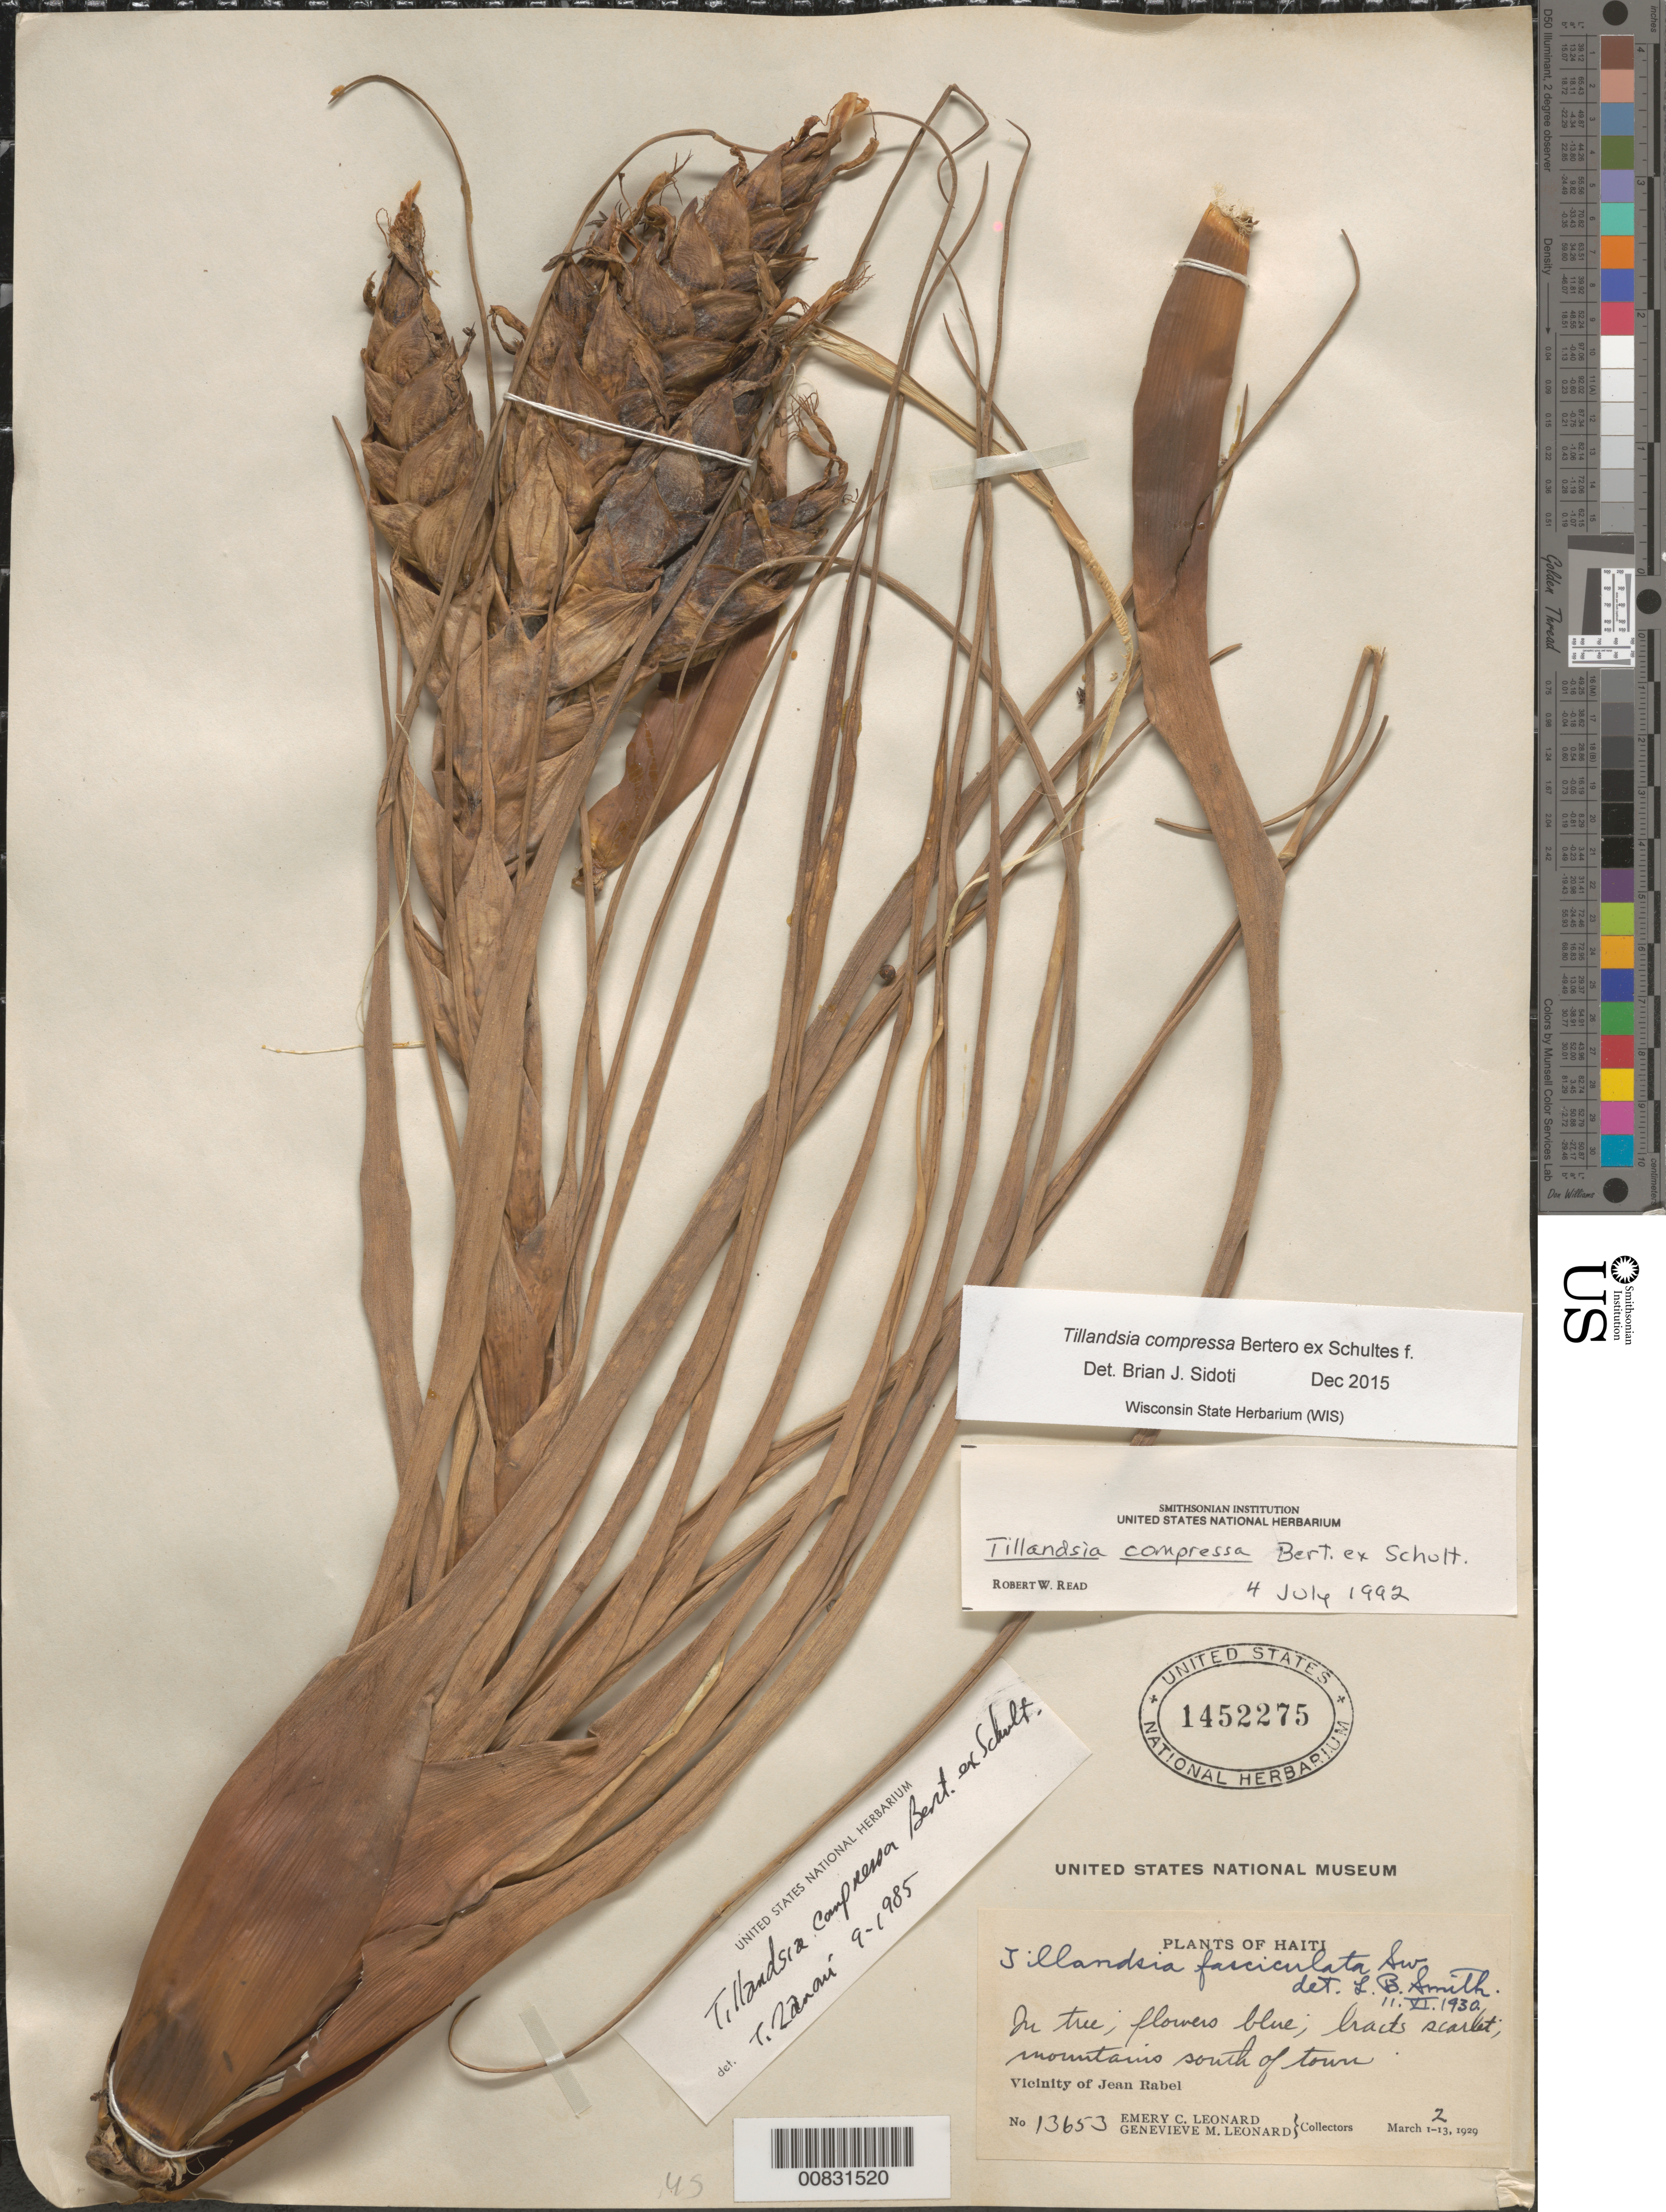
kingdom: Plantae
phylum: Tracheophyta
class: Liliopsida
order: Poales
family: Bromeliaceae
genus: Tillandsia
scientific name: Tillandsia fasciculata var. venosispica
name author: Mez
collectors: E. C. Leonard & G. M. Leonard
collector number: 13653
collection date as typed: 02 Mar 1929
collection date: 1929-03-02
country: Haiti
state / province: Nord-Ouest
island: Hispaniola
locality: Vicinity of Jean Rabel. Mountains south of town.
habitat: On tree.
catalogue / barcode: US 1452275